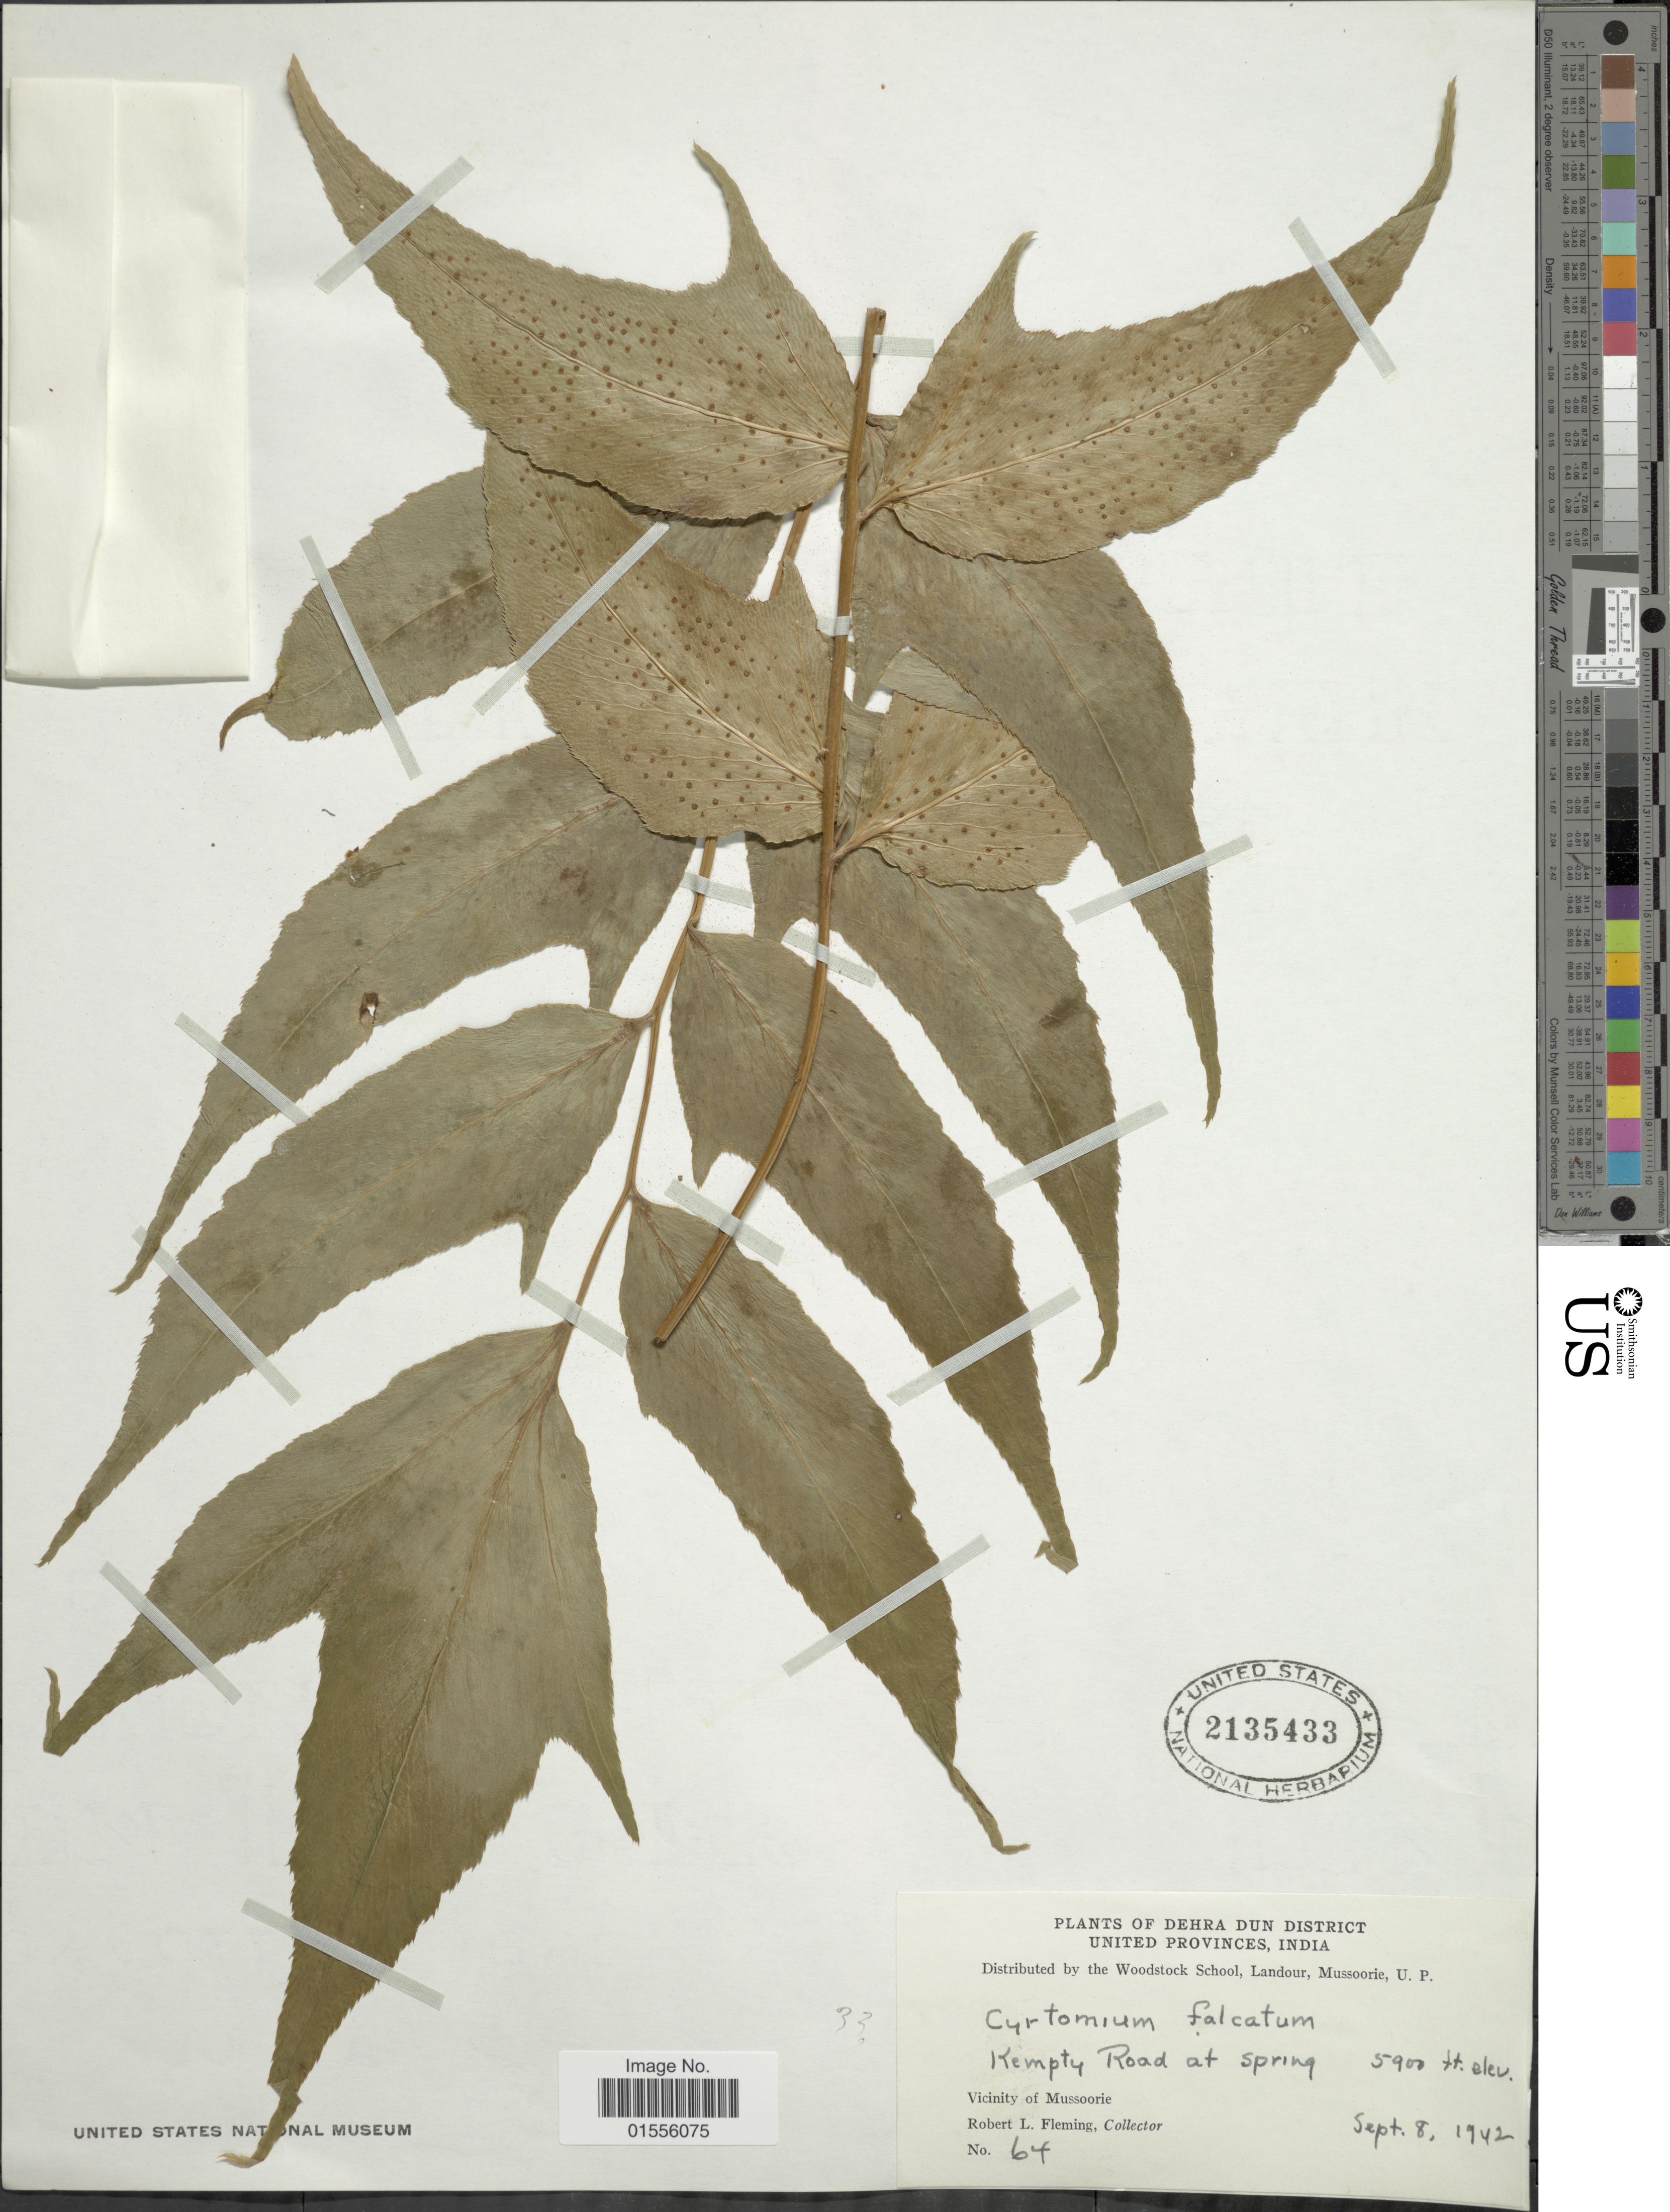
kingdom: Plantae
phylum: Tracheophyta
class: Polypodiopsida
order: Polypodiales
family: Dryopteridaceae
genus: Cyrtomium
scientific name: Cyrtomium caryotideum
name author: (Wall. ex Hook. & Grev.) C. Presl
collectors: R. Fleming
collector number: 64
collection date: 1942-09-08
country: India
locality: Dehra Dun District United Provinces, Vicinity of Mussoorie. Kempty Road at spring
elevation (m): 1798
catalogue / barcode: US 2135433